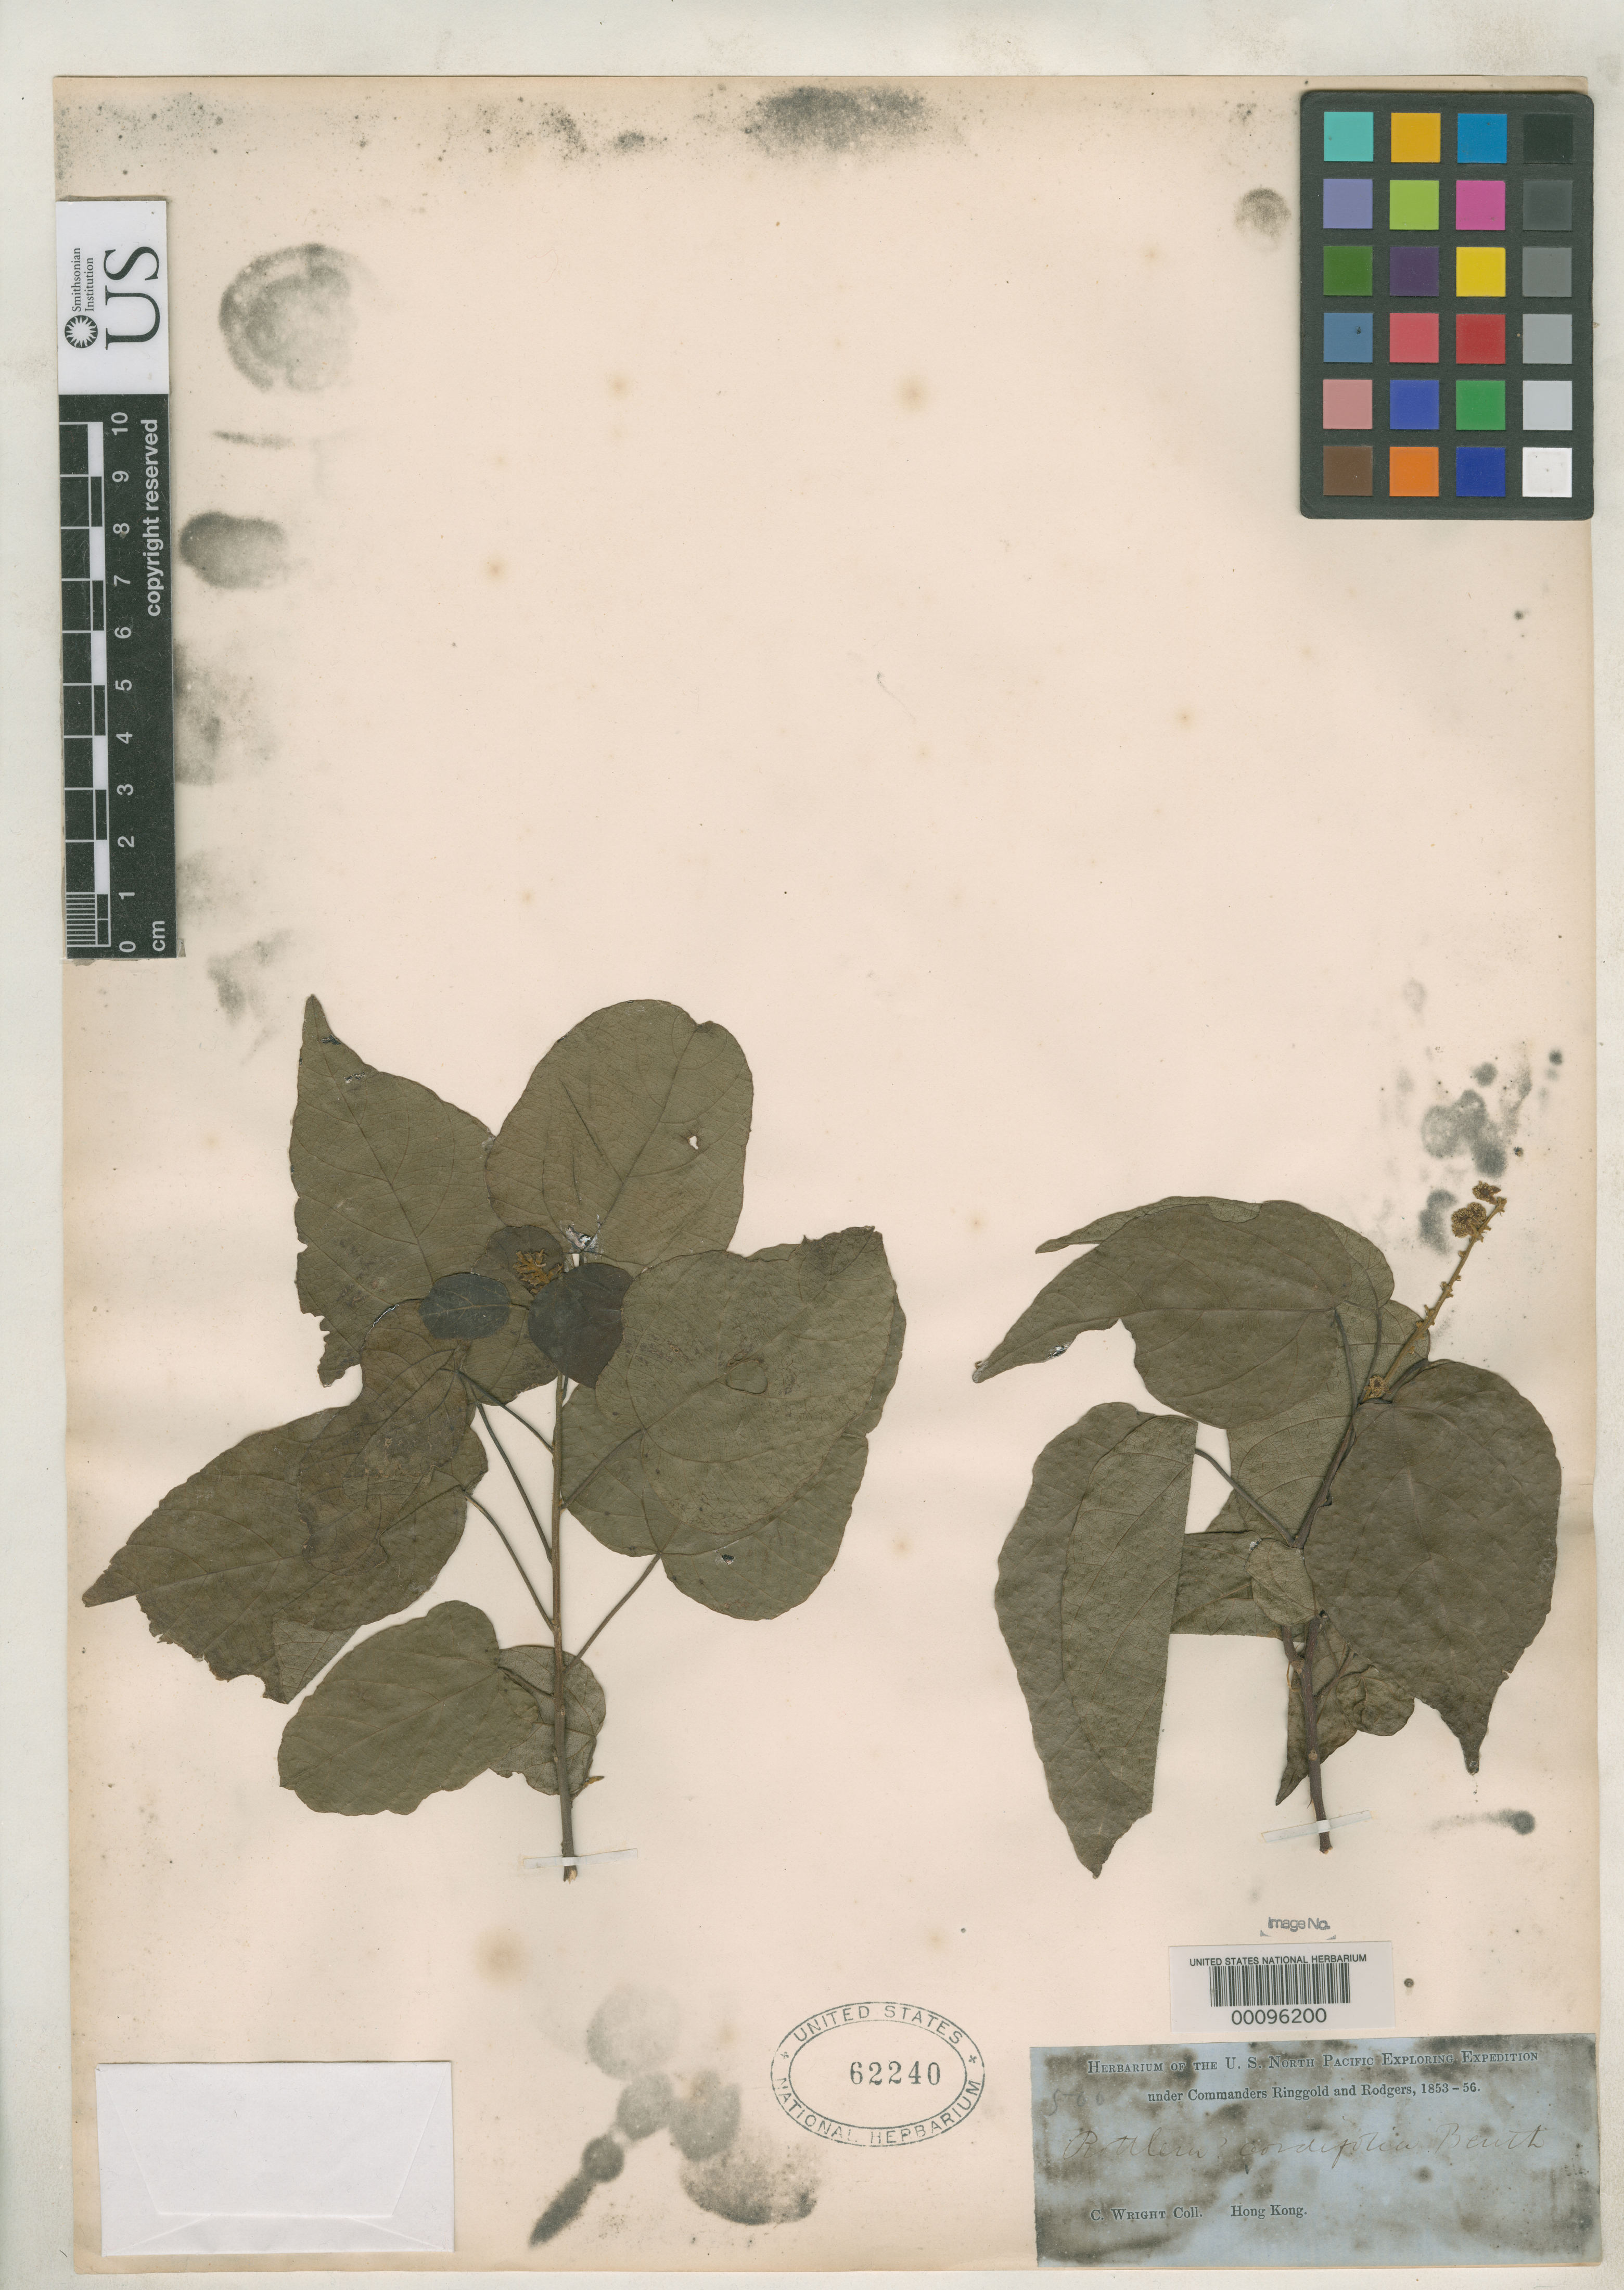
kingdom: Plantae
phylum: Tracheophyta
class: Magnoliopsida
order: Malpighiales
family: Euphorbiaceae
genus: Rottlera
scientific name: Rottlera cordifolia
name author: Benth.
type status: Isotype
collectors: C. Wright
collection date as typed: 1853 to -- --- 1856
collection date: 1853/1856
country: China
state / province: Hong Kong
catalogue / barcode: US 62240